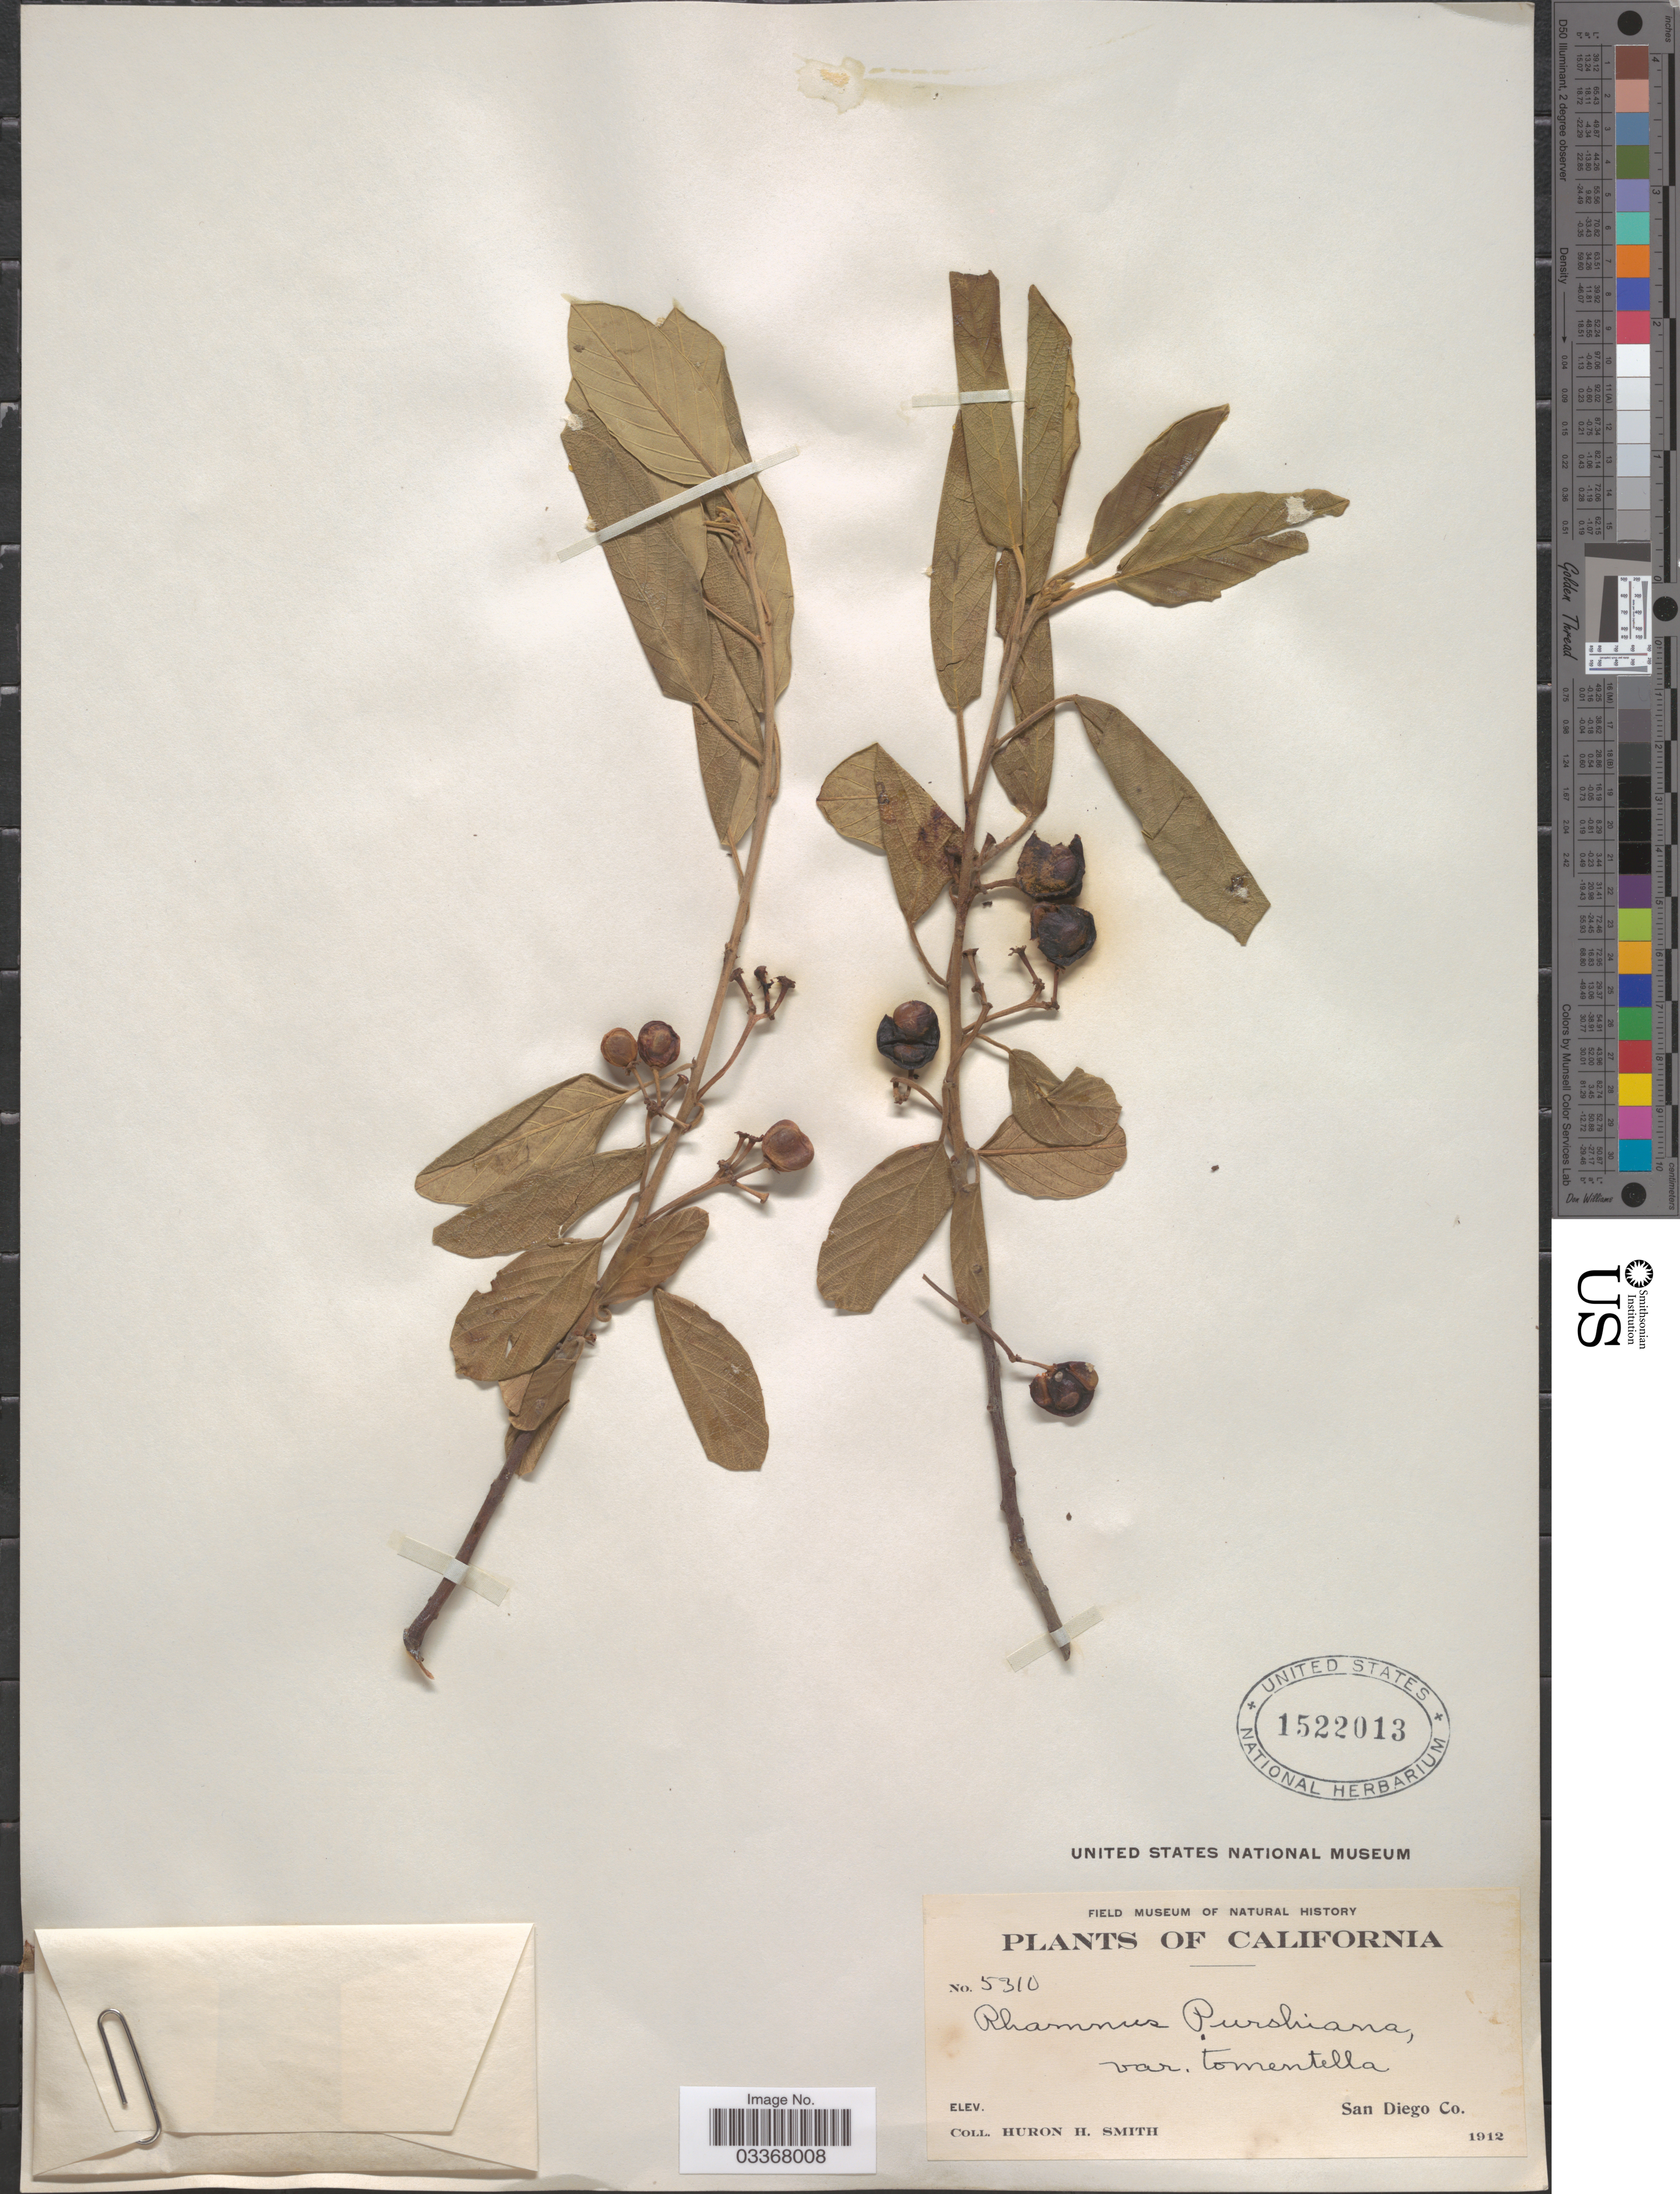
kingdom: Plantae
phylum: Tracheophyta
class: Magnoliopsida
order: Rosales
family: Rhamnaceae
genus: Frangula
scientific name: Frangula californica subsp. ursina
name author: (Greene) Kartesz & Gandhi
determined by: Strong, Mark T., (BOT), Smithsonian Institution - National Museum of Natural History (UNITED STATES)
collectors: Huron H. Smith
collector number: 5310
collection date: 1912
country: United States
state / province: California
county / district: San Diego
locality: San Diego Co.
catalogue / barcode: US 1522013